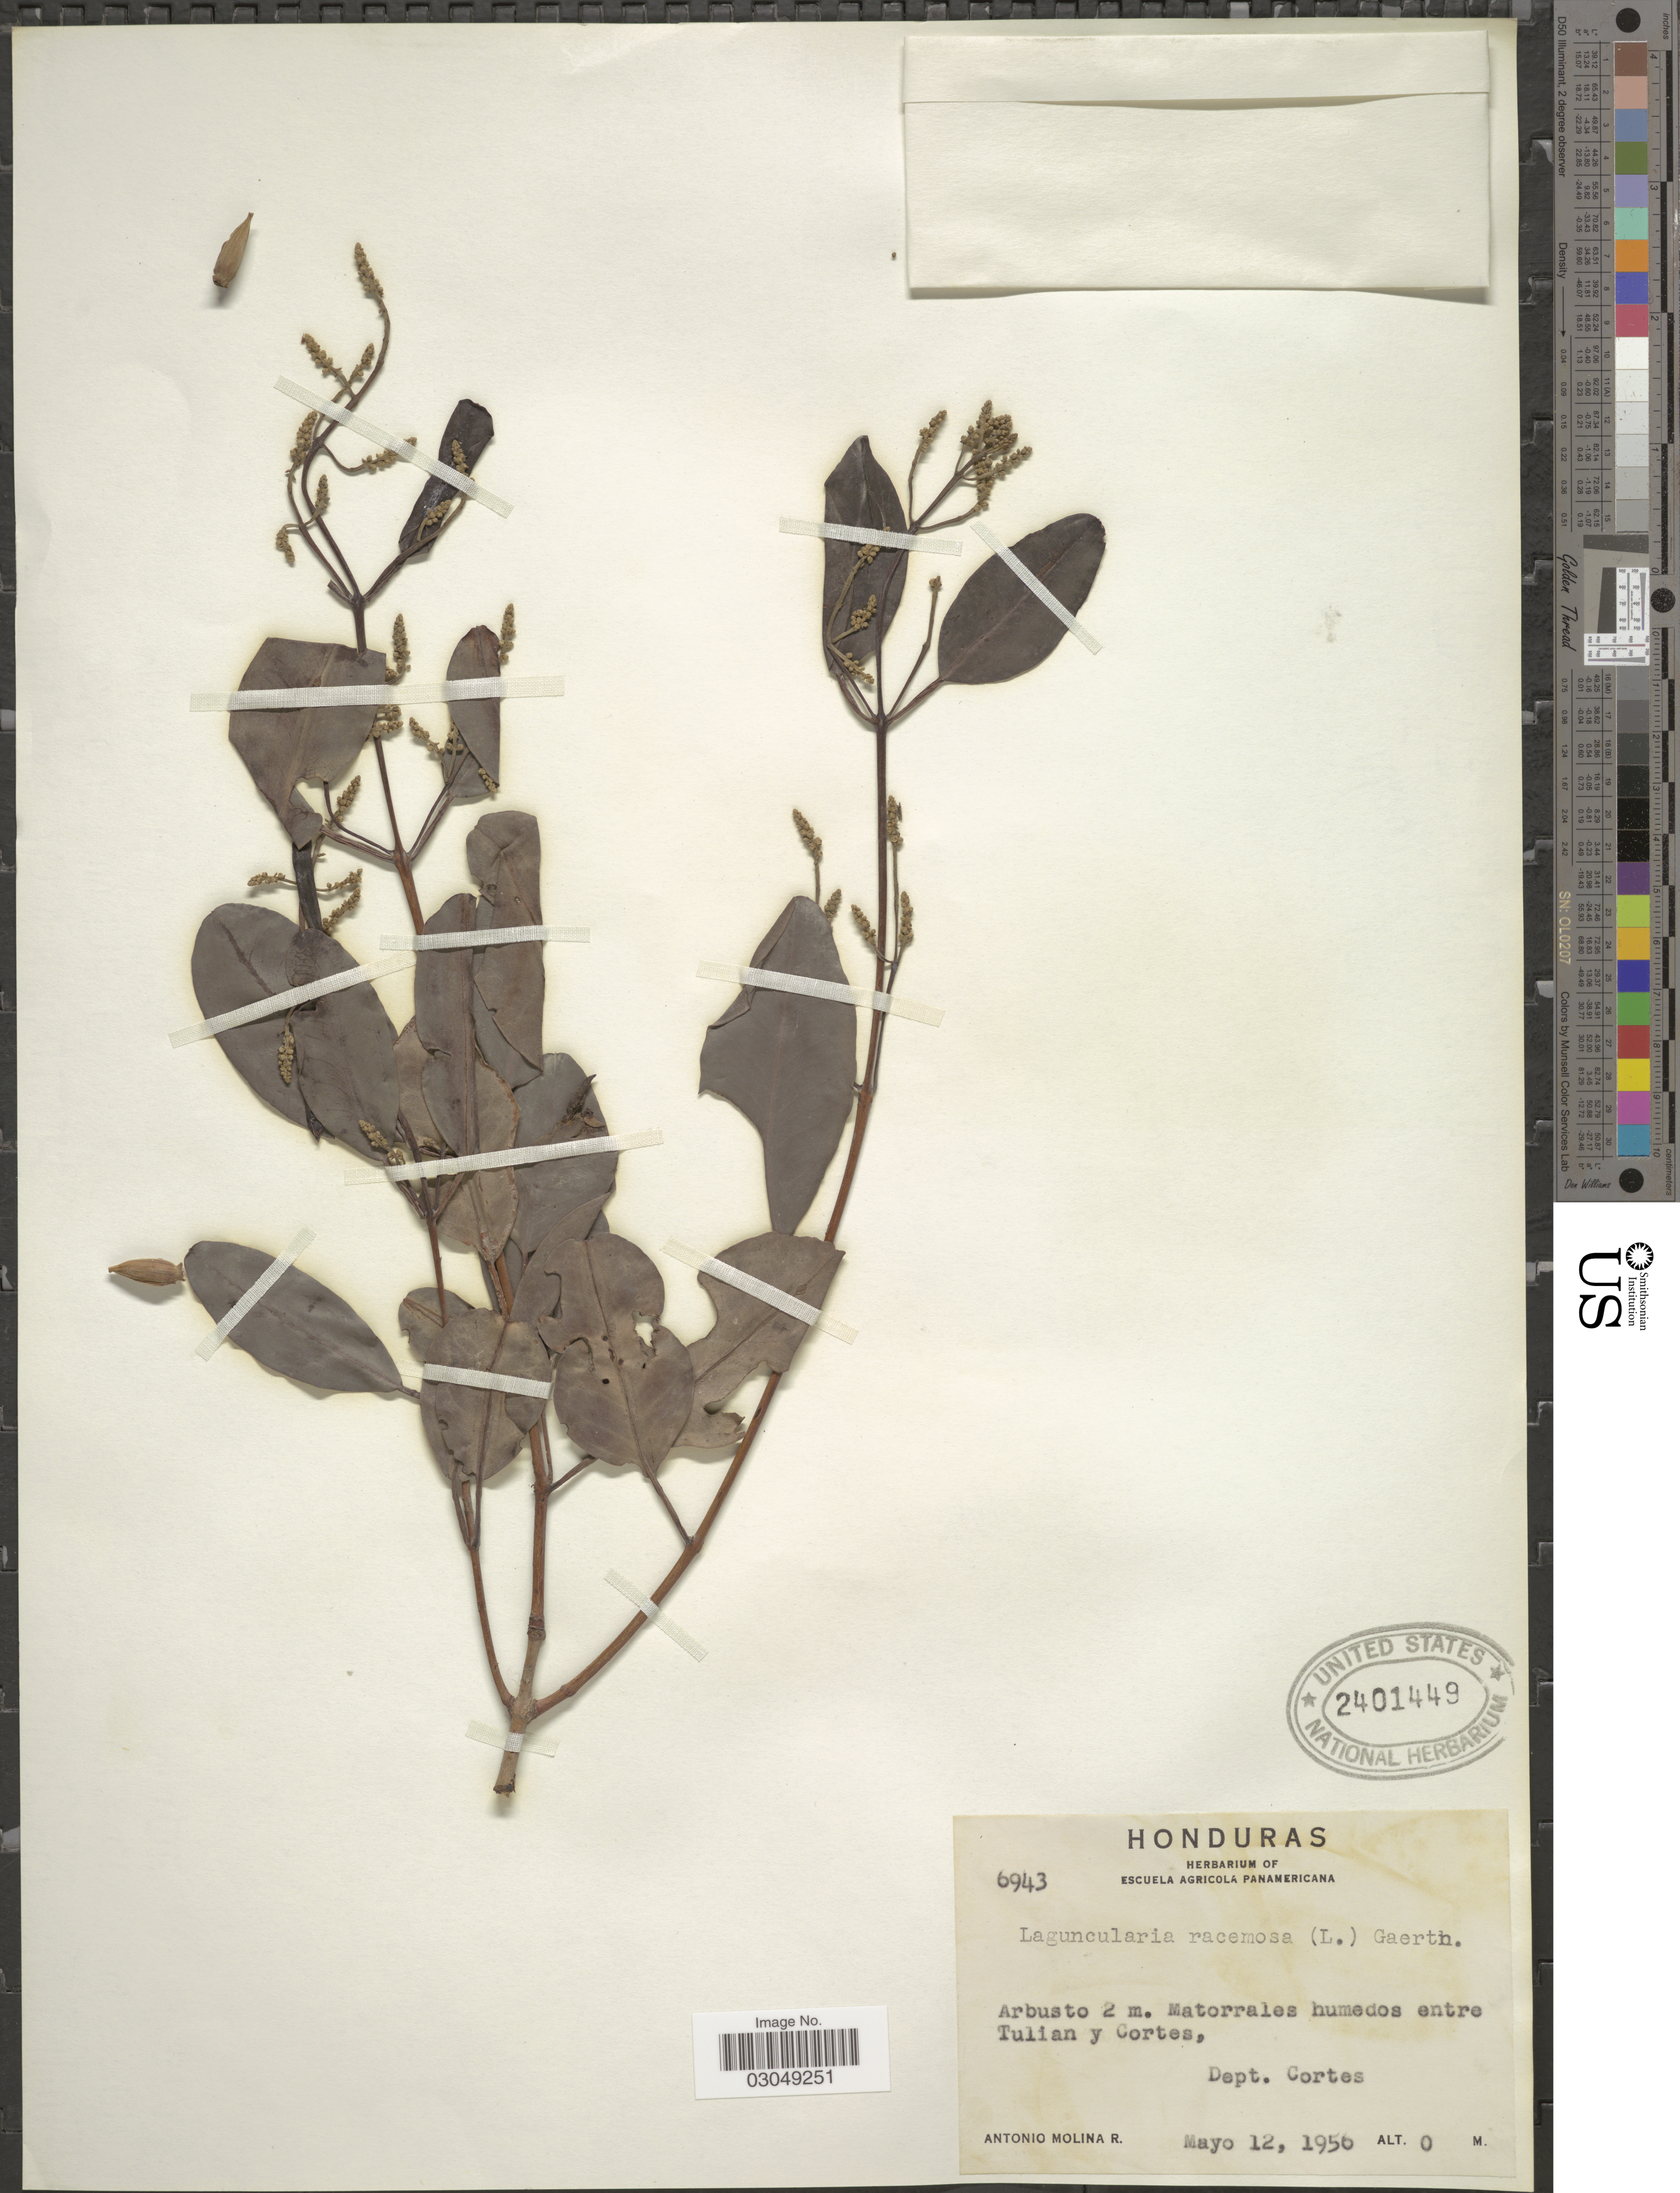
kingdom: Plantae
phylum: Tracheophyta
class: Magnoliopsida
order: Myrtales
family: Combretaceae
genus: Laguncularia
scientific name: Laguncularia racemosa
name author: (L.) C.F. Gaertn.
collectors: A. Molina R.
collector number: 6943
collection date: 1956-05-12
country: Honduras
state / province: Cortés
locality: Matorrales humedos entre Tulian y Cortes, Dept. Cortes.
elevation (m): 0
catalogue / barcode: US 2401449